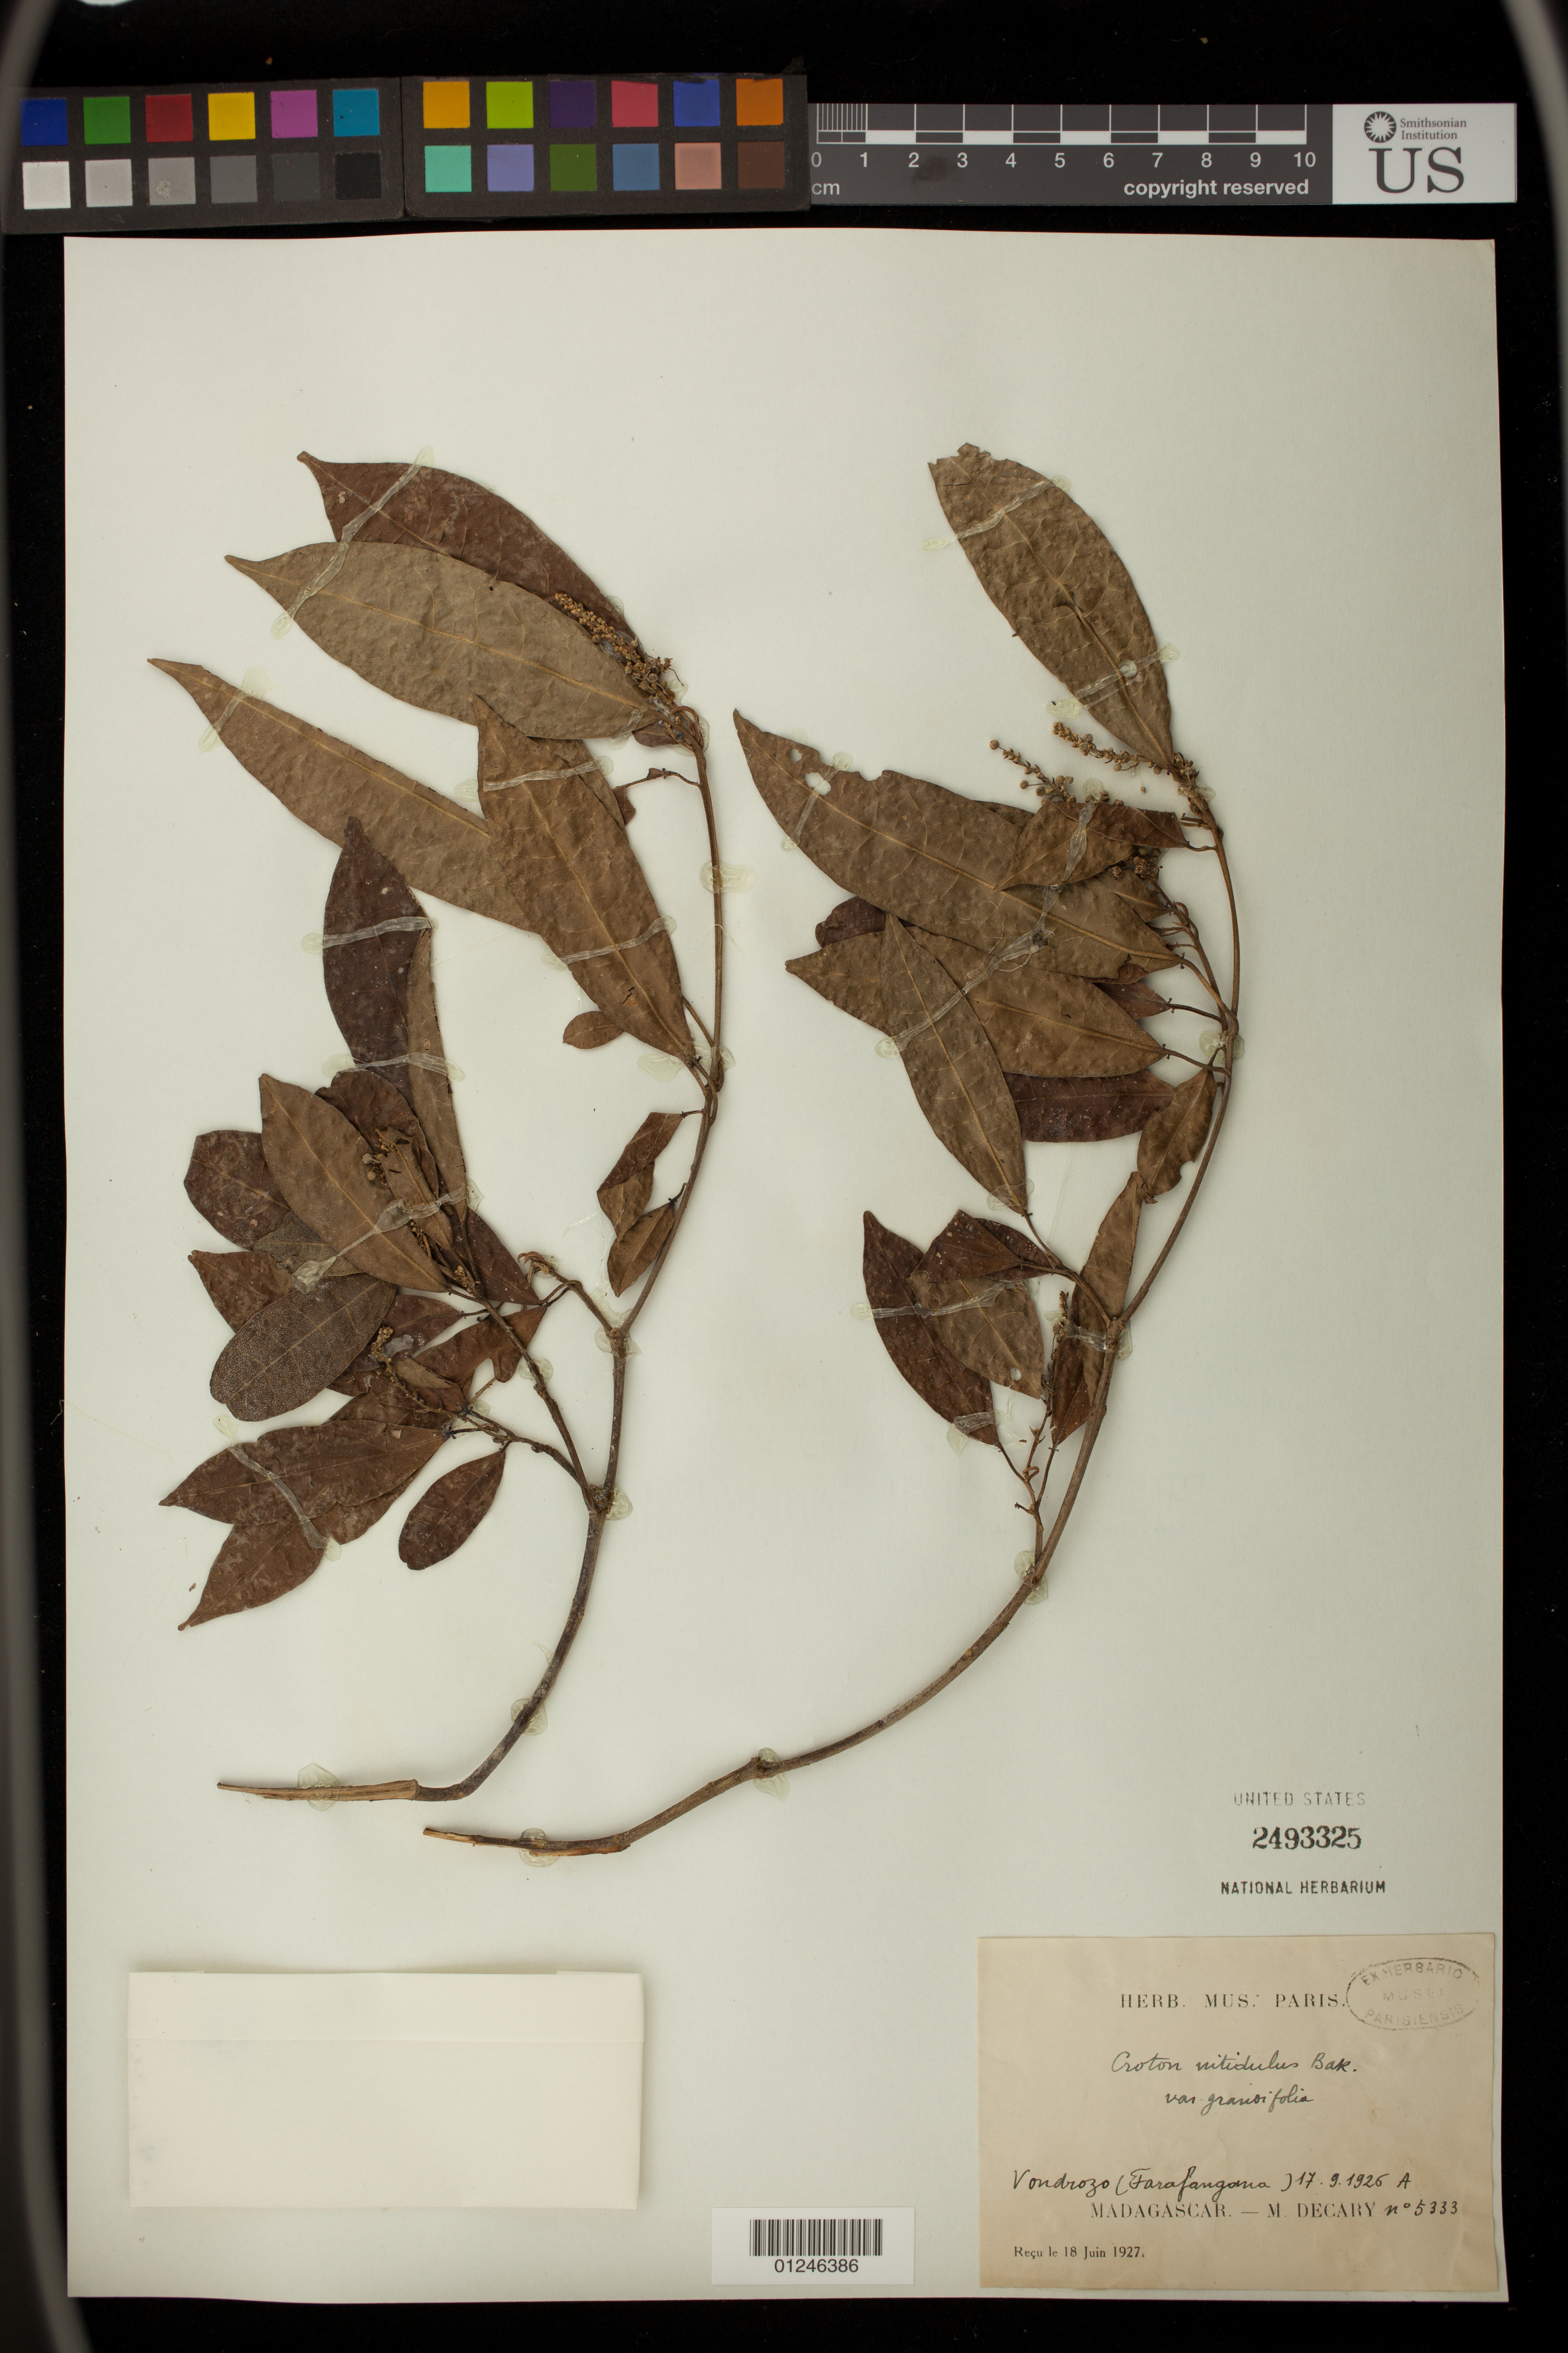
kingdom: Plantae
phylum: Tracheophyta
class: Magnoliopsida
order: Malpighiales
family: Euphorbiaceae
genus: Croton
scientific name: Croton nitidulus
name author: Baker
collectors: R. Decary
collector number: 5333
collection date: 1926-09-17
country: Madagascar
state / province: Atsimo-Atsinanana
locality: Vondrozo (Farafangana) A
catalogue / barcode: US 2493325